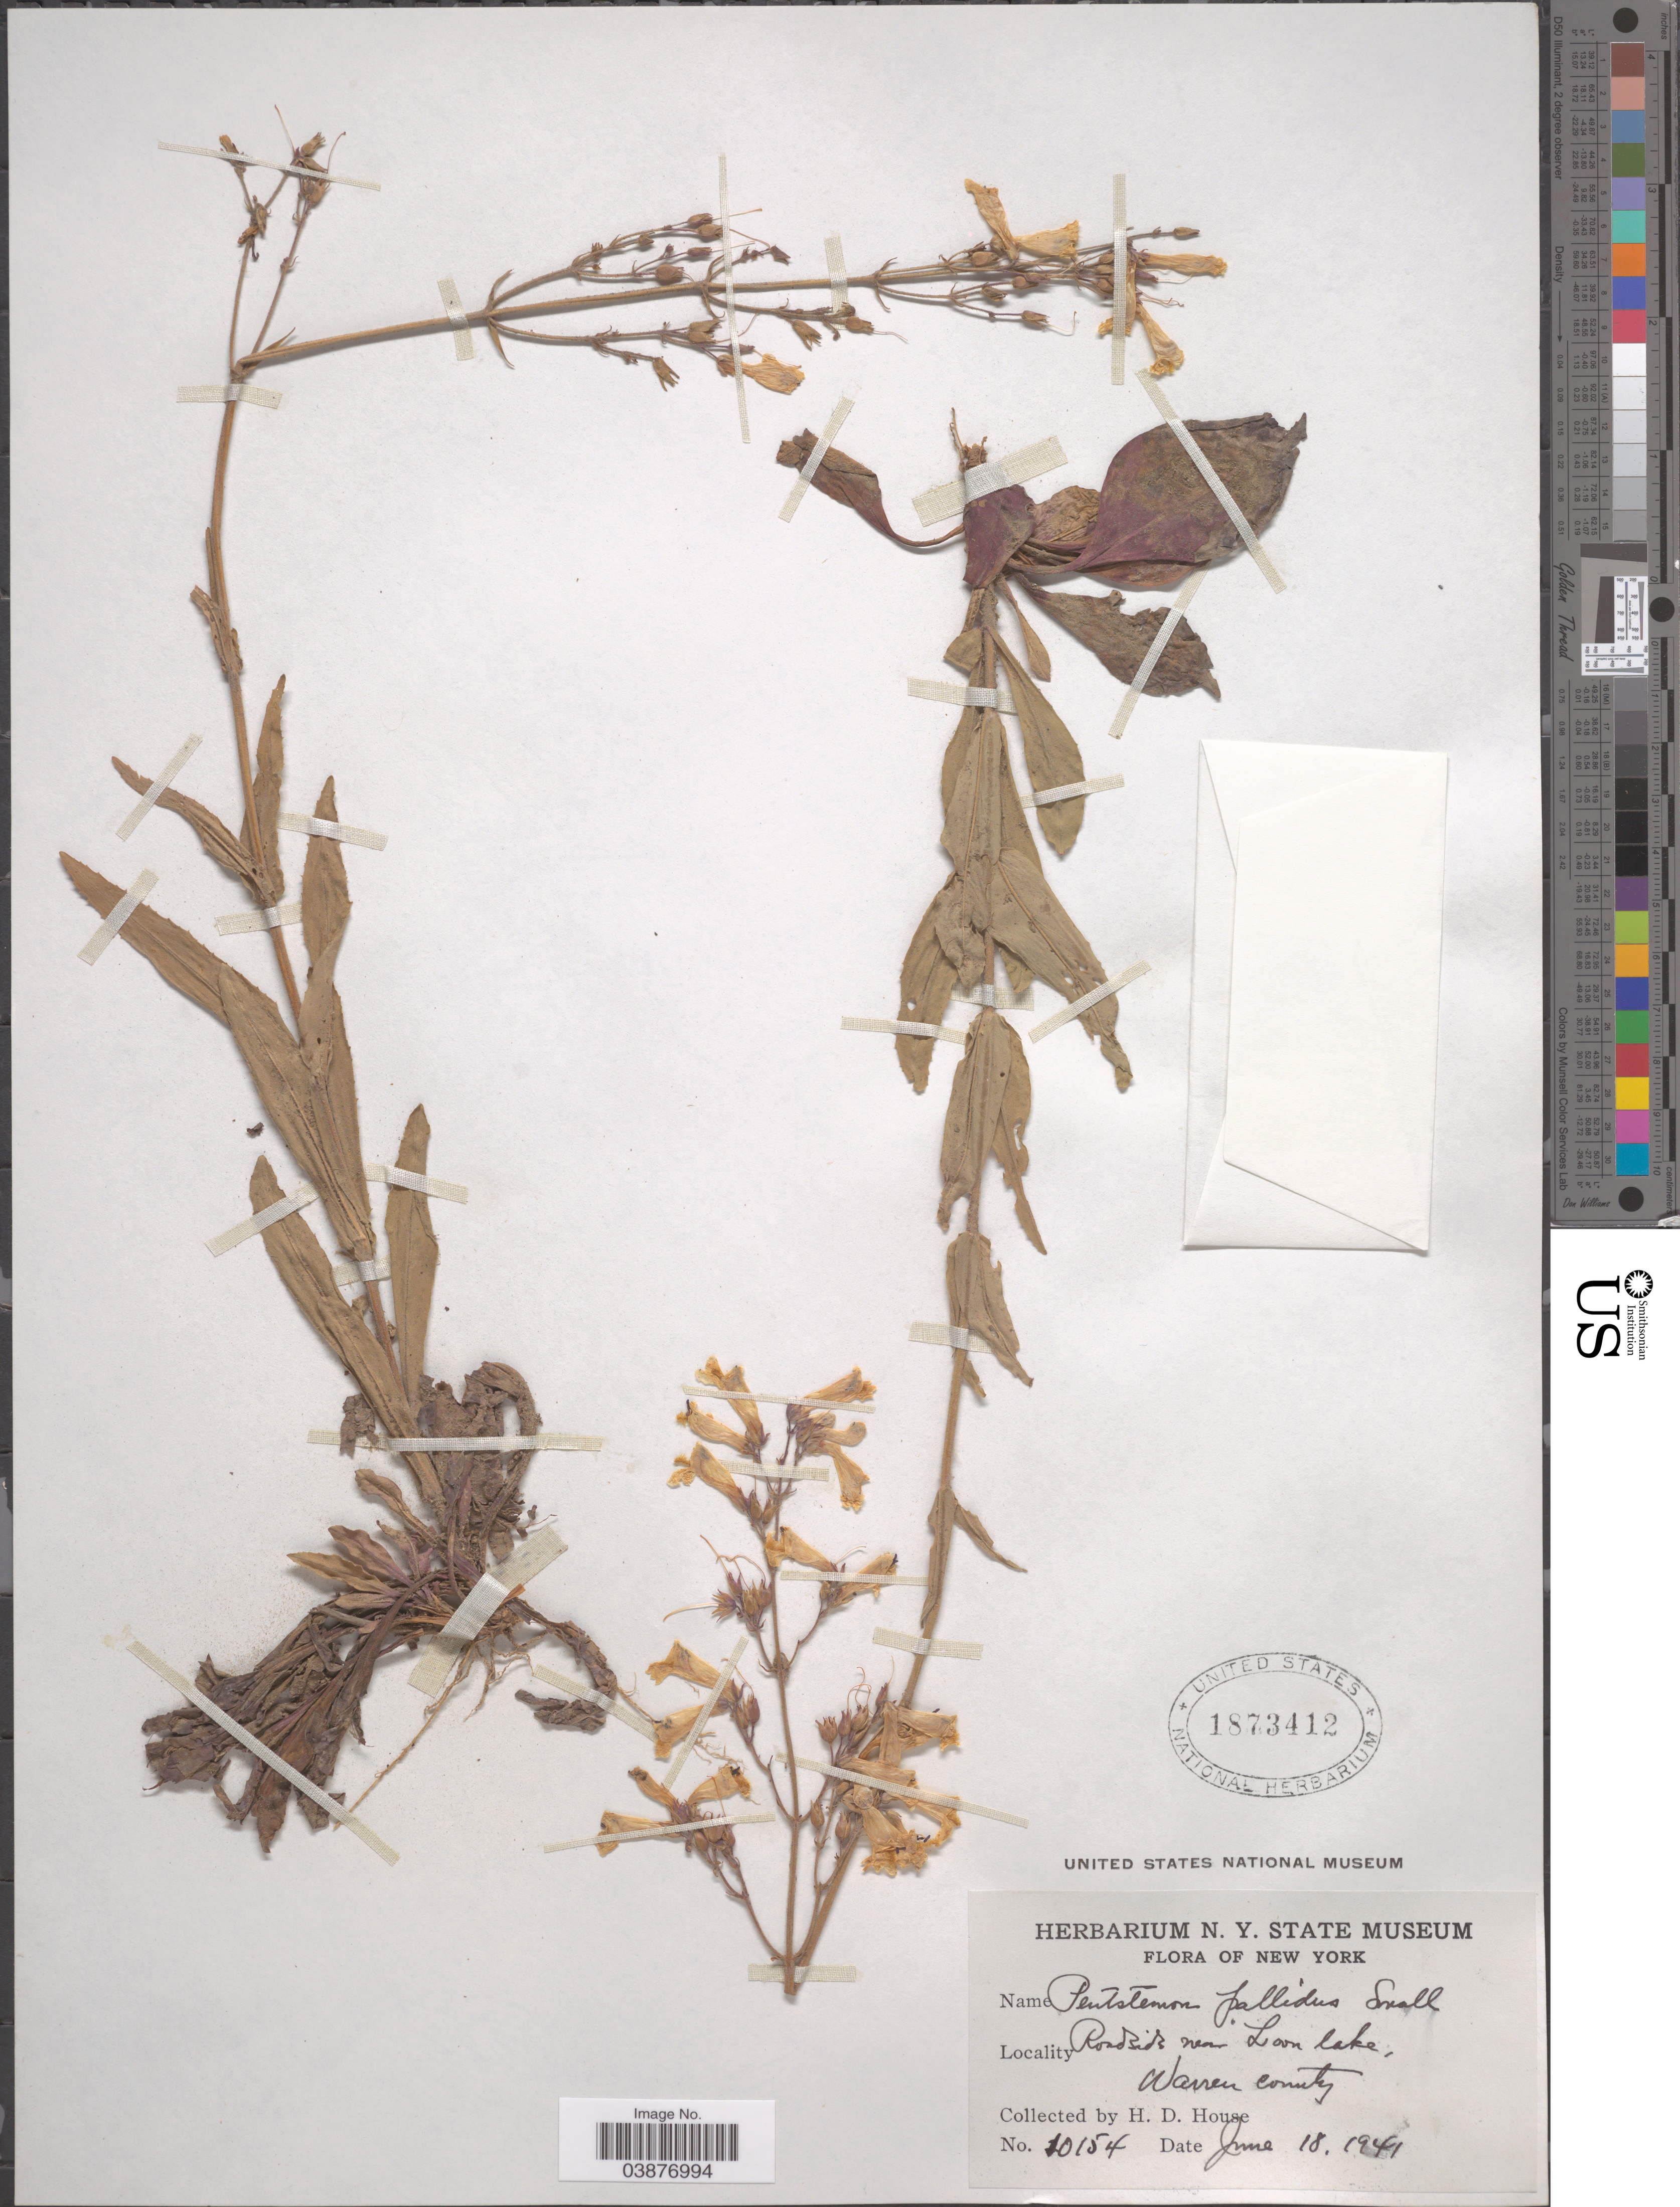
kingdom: Plantae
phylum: Tracheophyta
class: Magnoliopsida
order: Lamiales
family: Plantaginaceae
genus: Penstemon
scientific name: Penstemon pallidus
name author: Small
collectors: H. D. House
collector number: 10154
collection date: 1941-06-18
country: United States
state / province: New York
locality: Roadside near Loon lake, Warren County.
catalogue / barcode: US 1873412